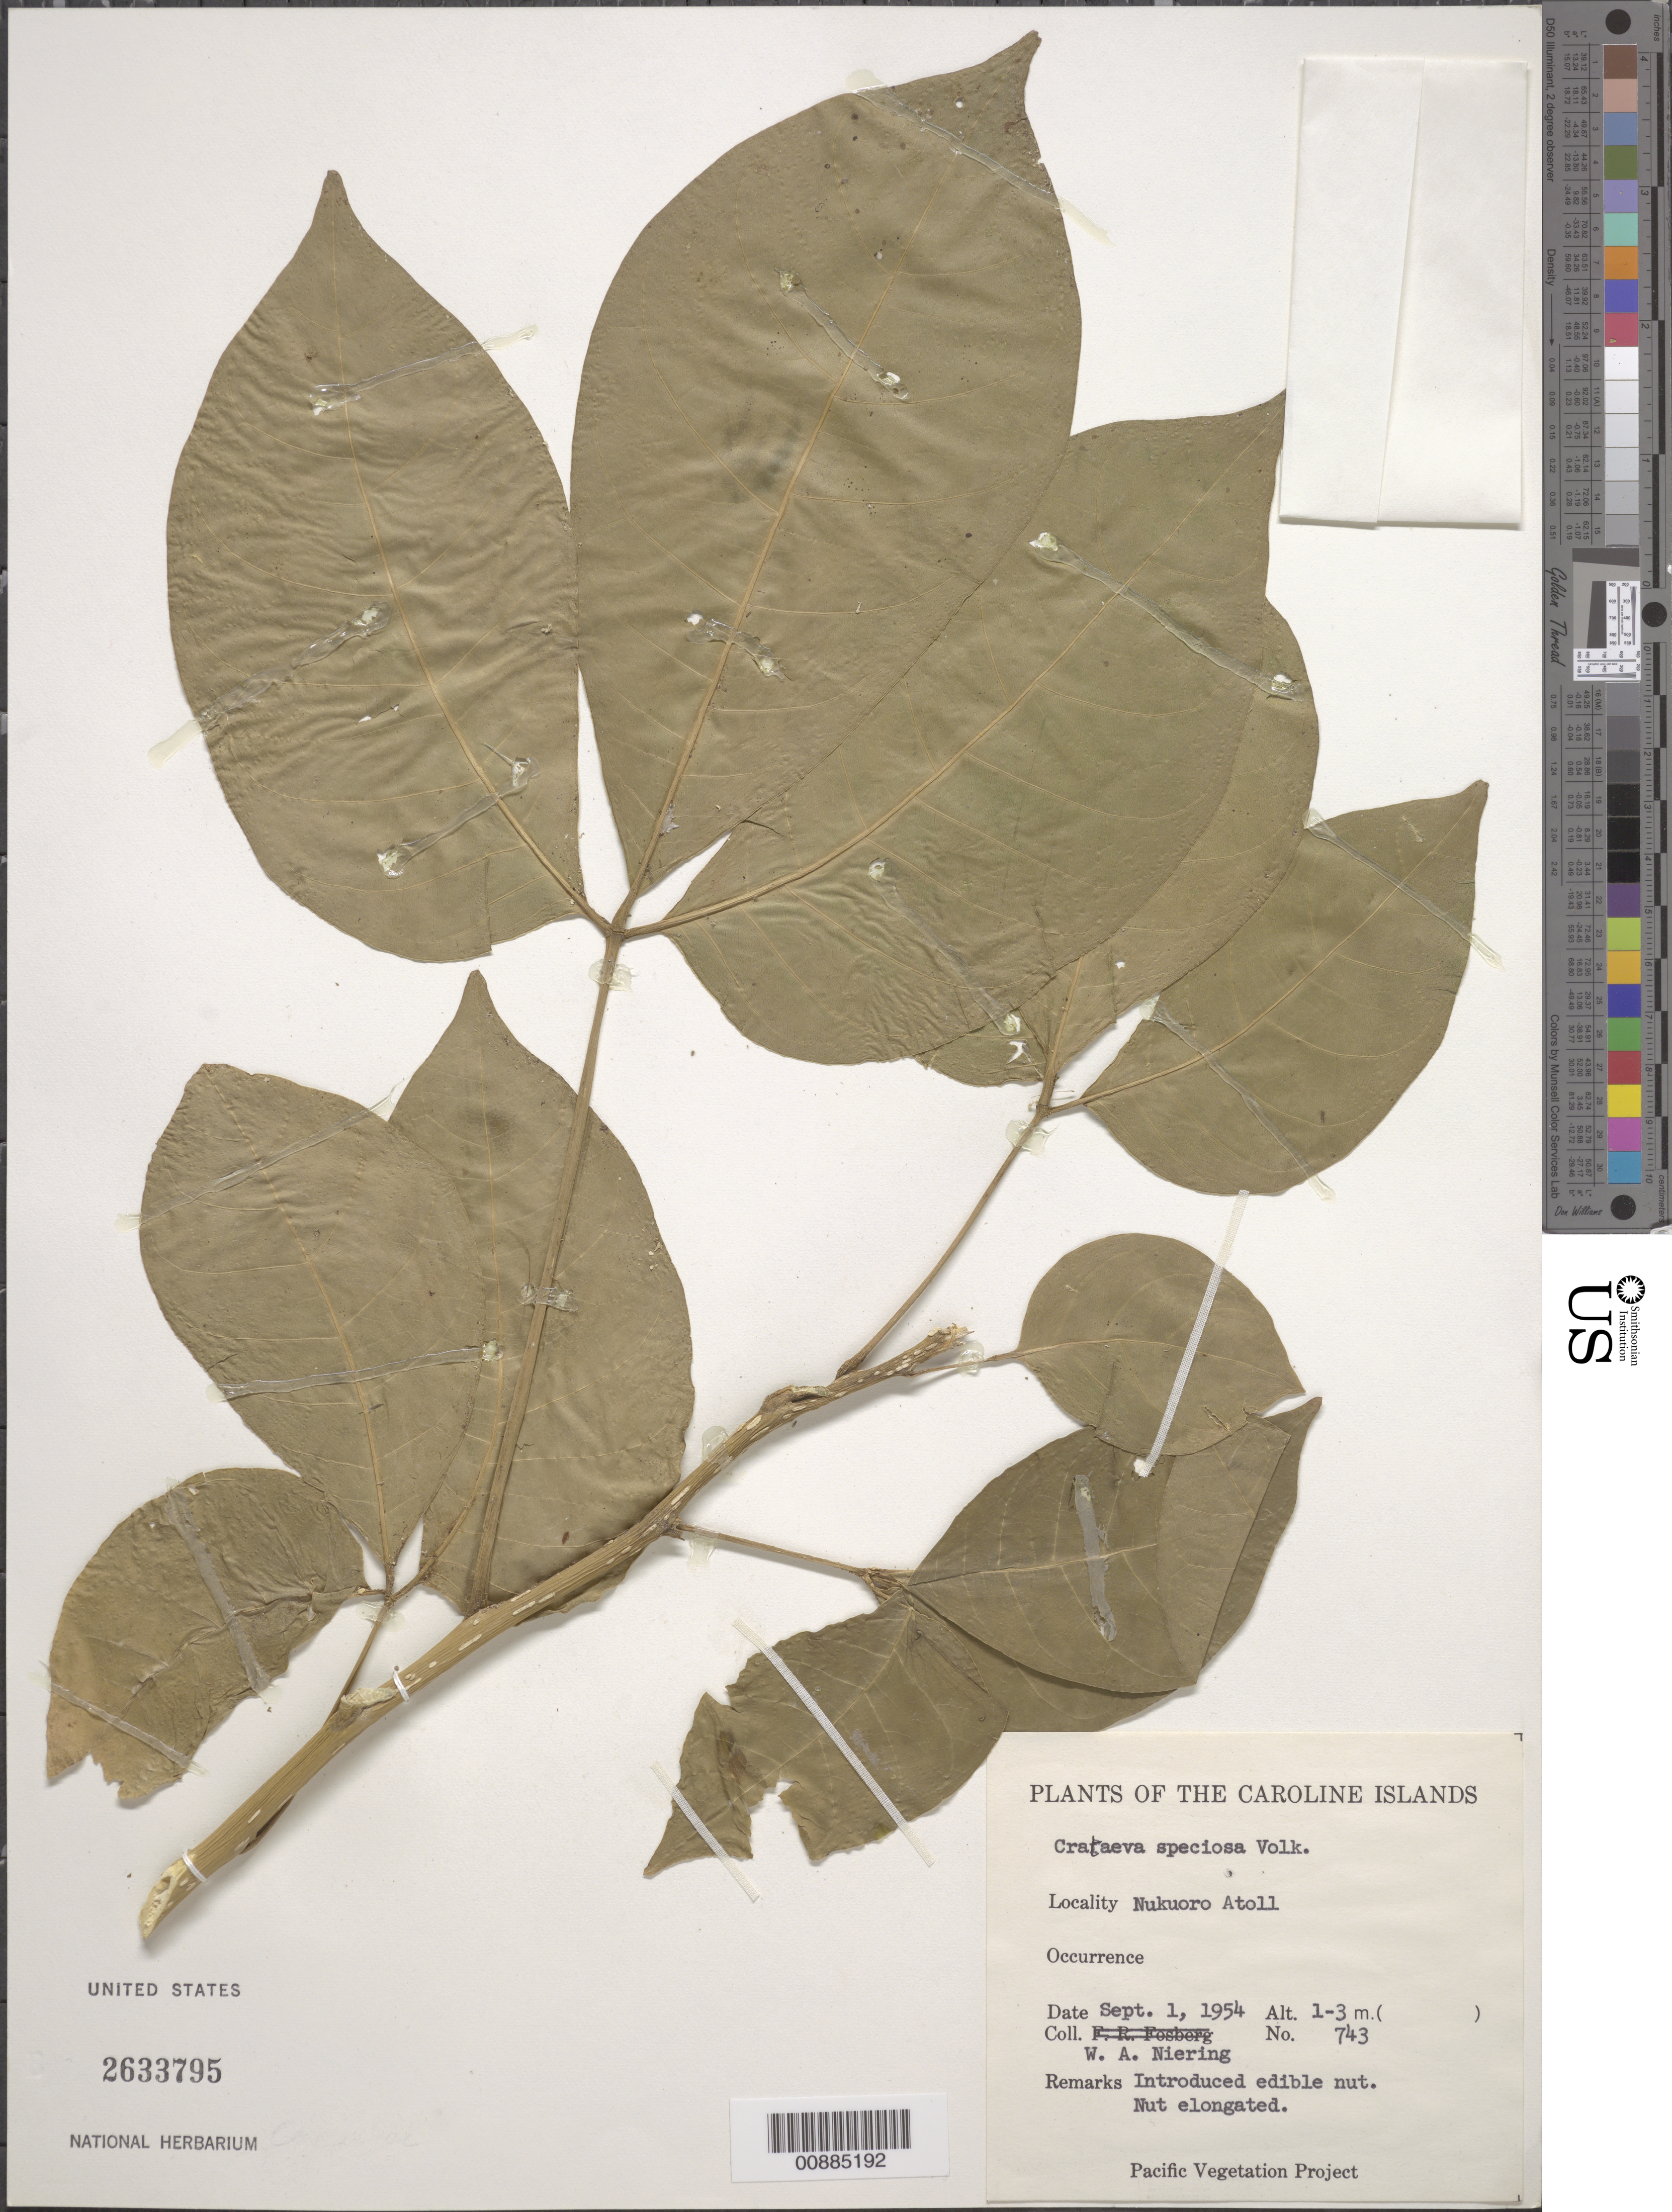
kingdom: Plantae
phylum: Tracheophyta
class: Magnoliopsida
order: Brassicales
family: Capparaceae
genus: Crateva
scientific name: Crateva speciosa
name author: Volkens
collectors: W. Niering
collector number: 743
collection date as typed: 01 Sep 1954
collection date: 1954-09-01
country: Micronesia, Federated States of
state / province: Pohnpei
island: Nukuoro Atoll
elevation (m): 1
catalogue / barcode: US 2633795